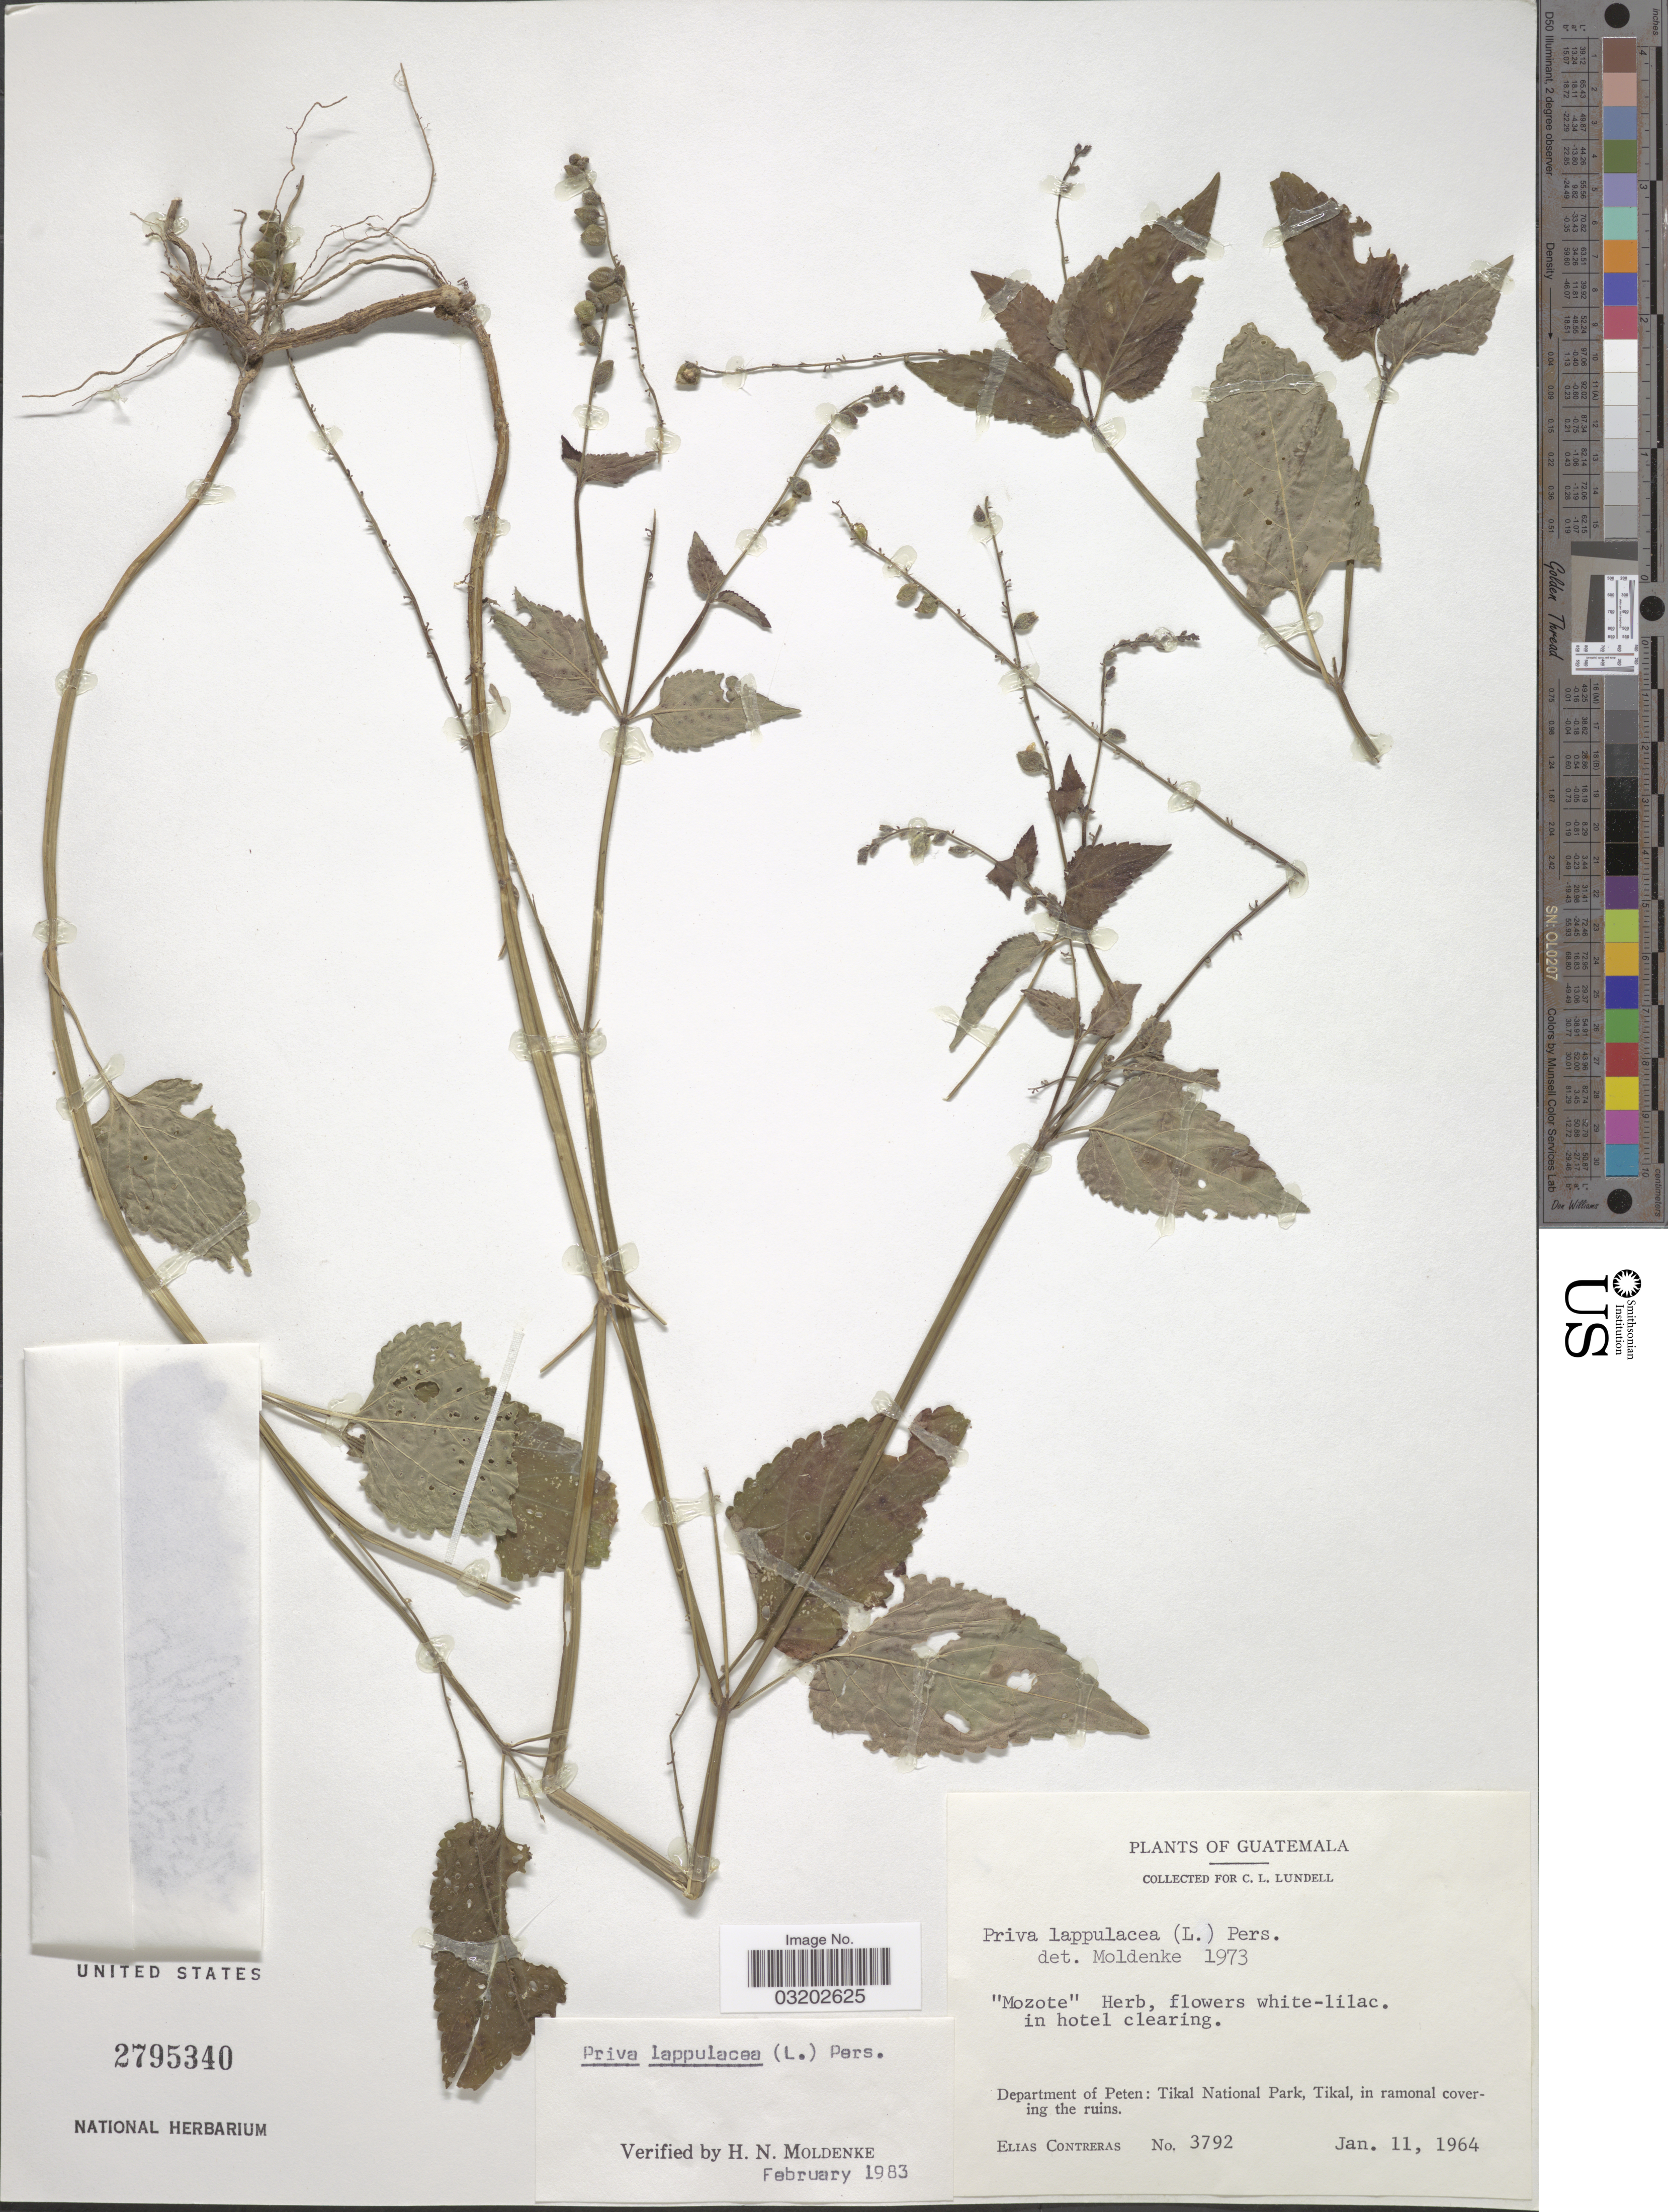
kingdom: Plantae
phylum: Tracheophyta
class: Magnoliopsida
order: Lamiales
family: Verbenaceae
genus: Priva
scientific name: Priva lappulacea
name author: (L.) Pers.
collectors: E. Contreras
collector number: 3792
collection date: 1964-01-11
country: Guatemala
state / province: El Petén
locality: Departement of Peten: Tikal National Park, Tikal.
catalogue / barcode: US 2795340